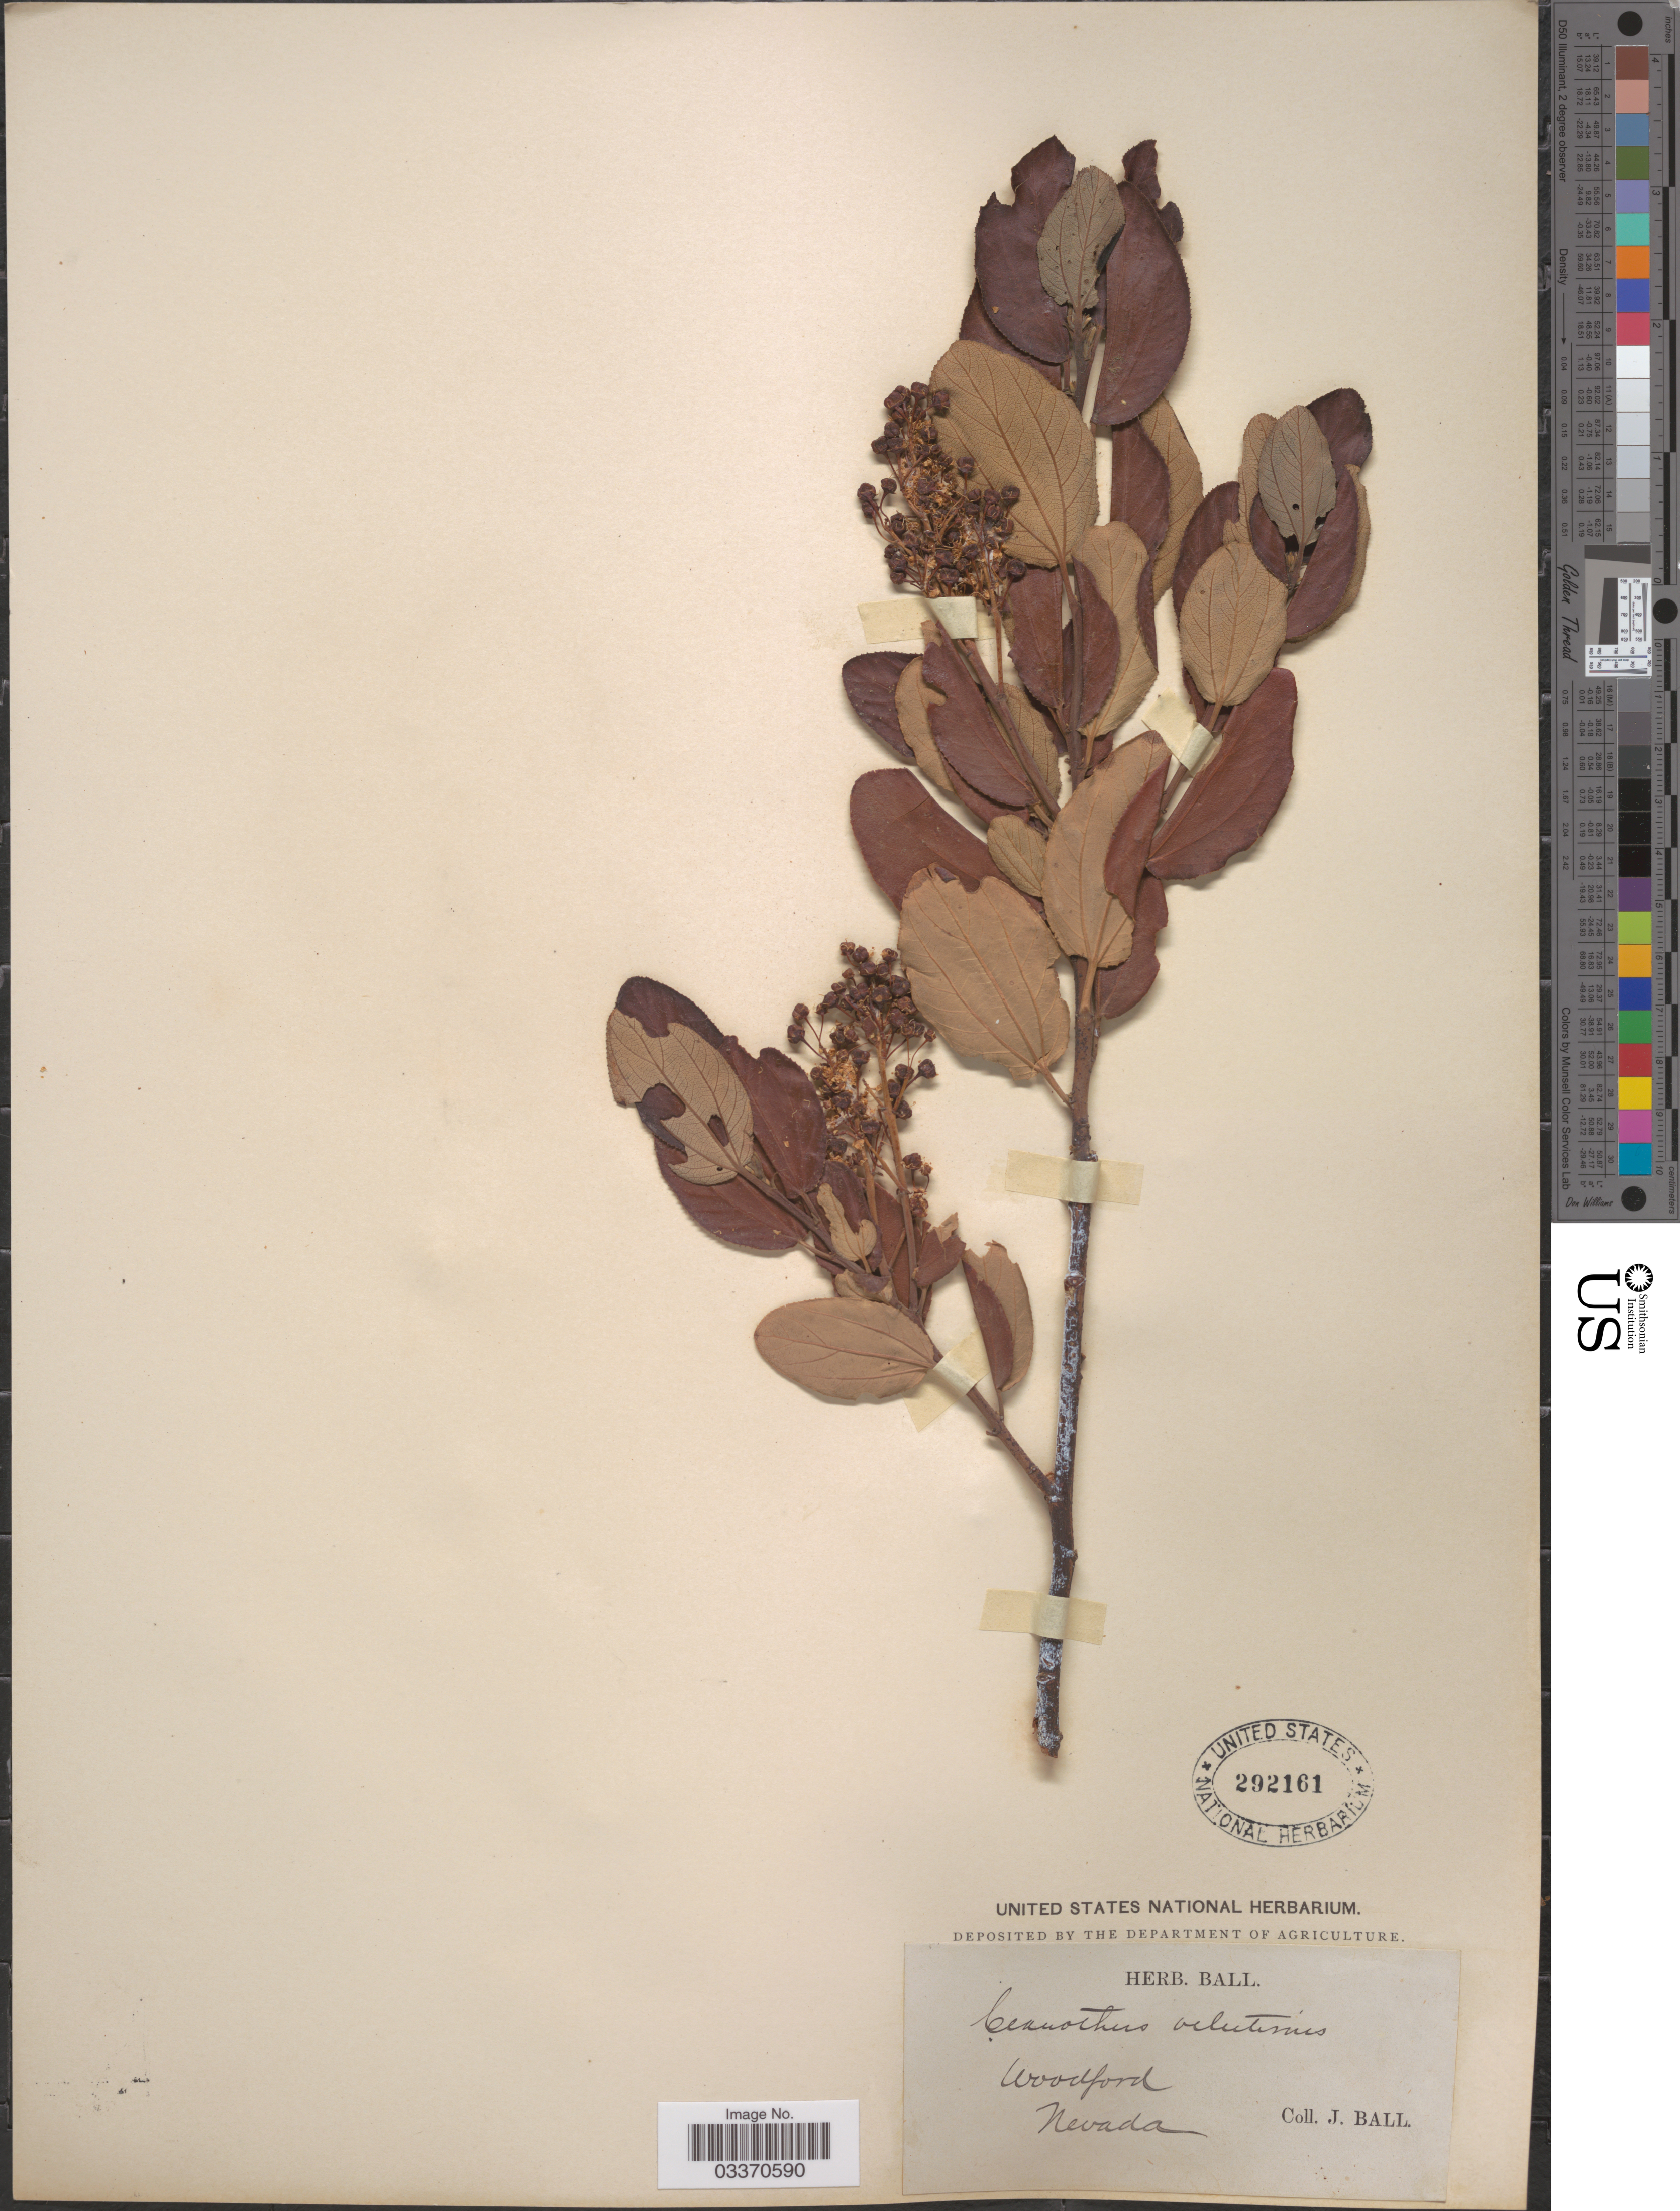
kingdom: Plantae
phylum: Tracheophyta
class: Magnoliopsida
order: Rosales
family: Rhamnaceae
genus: Ceanothus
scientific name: Ceanothus velutinus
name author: Douglas ex Hook.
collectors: J. Ball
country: United States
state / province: Nevada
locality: Woodford.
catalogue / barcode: US 292161